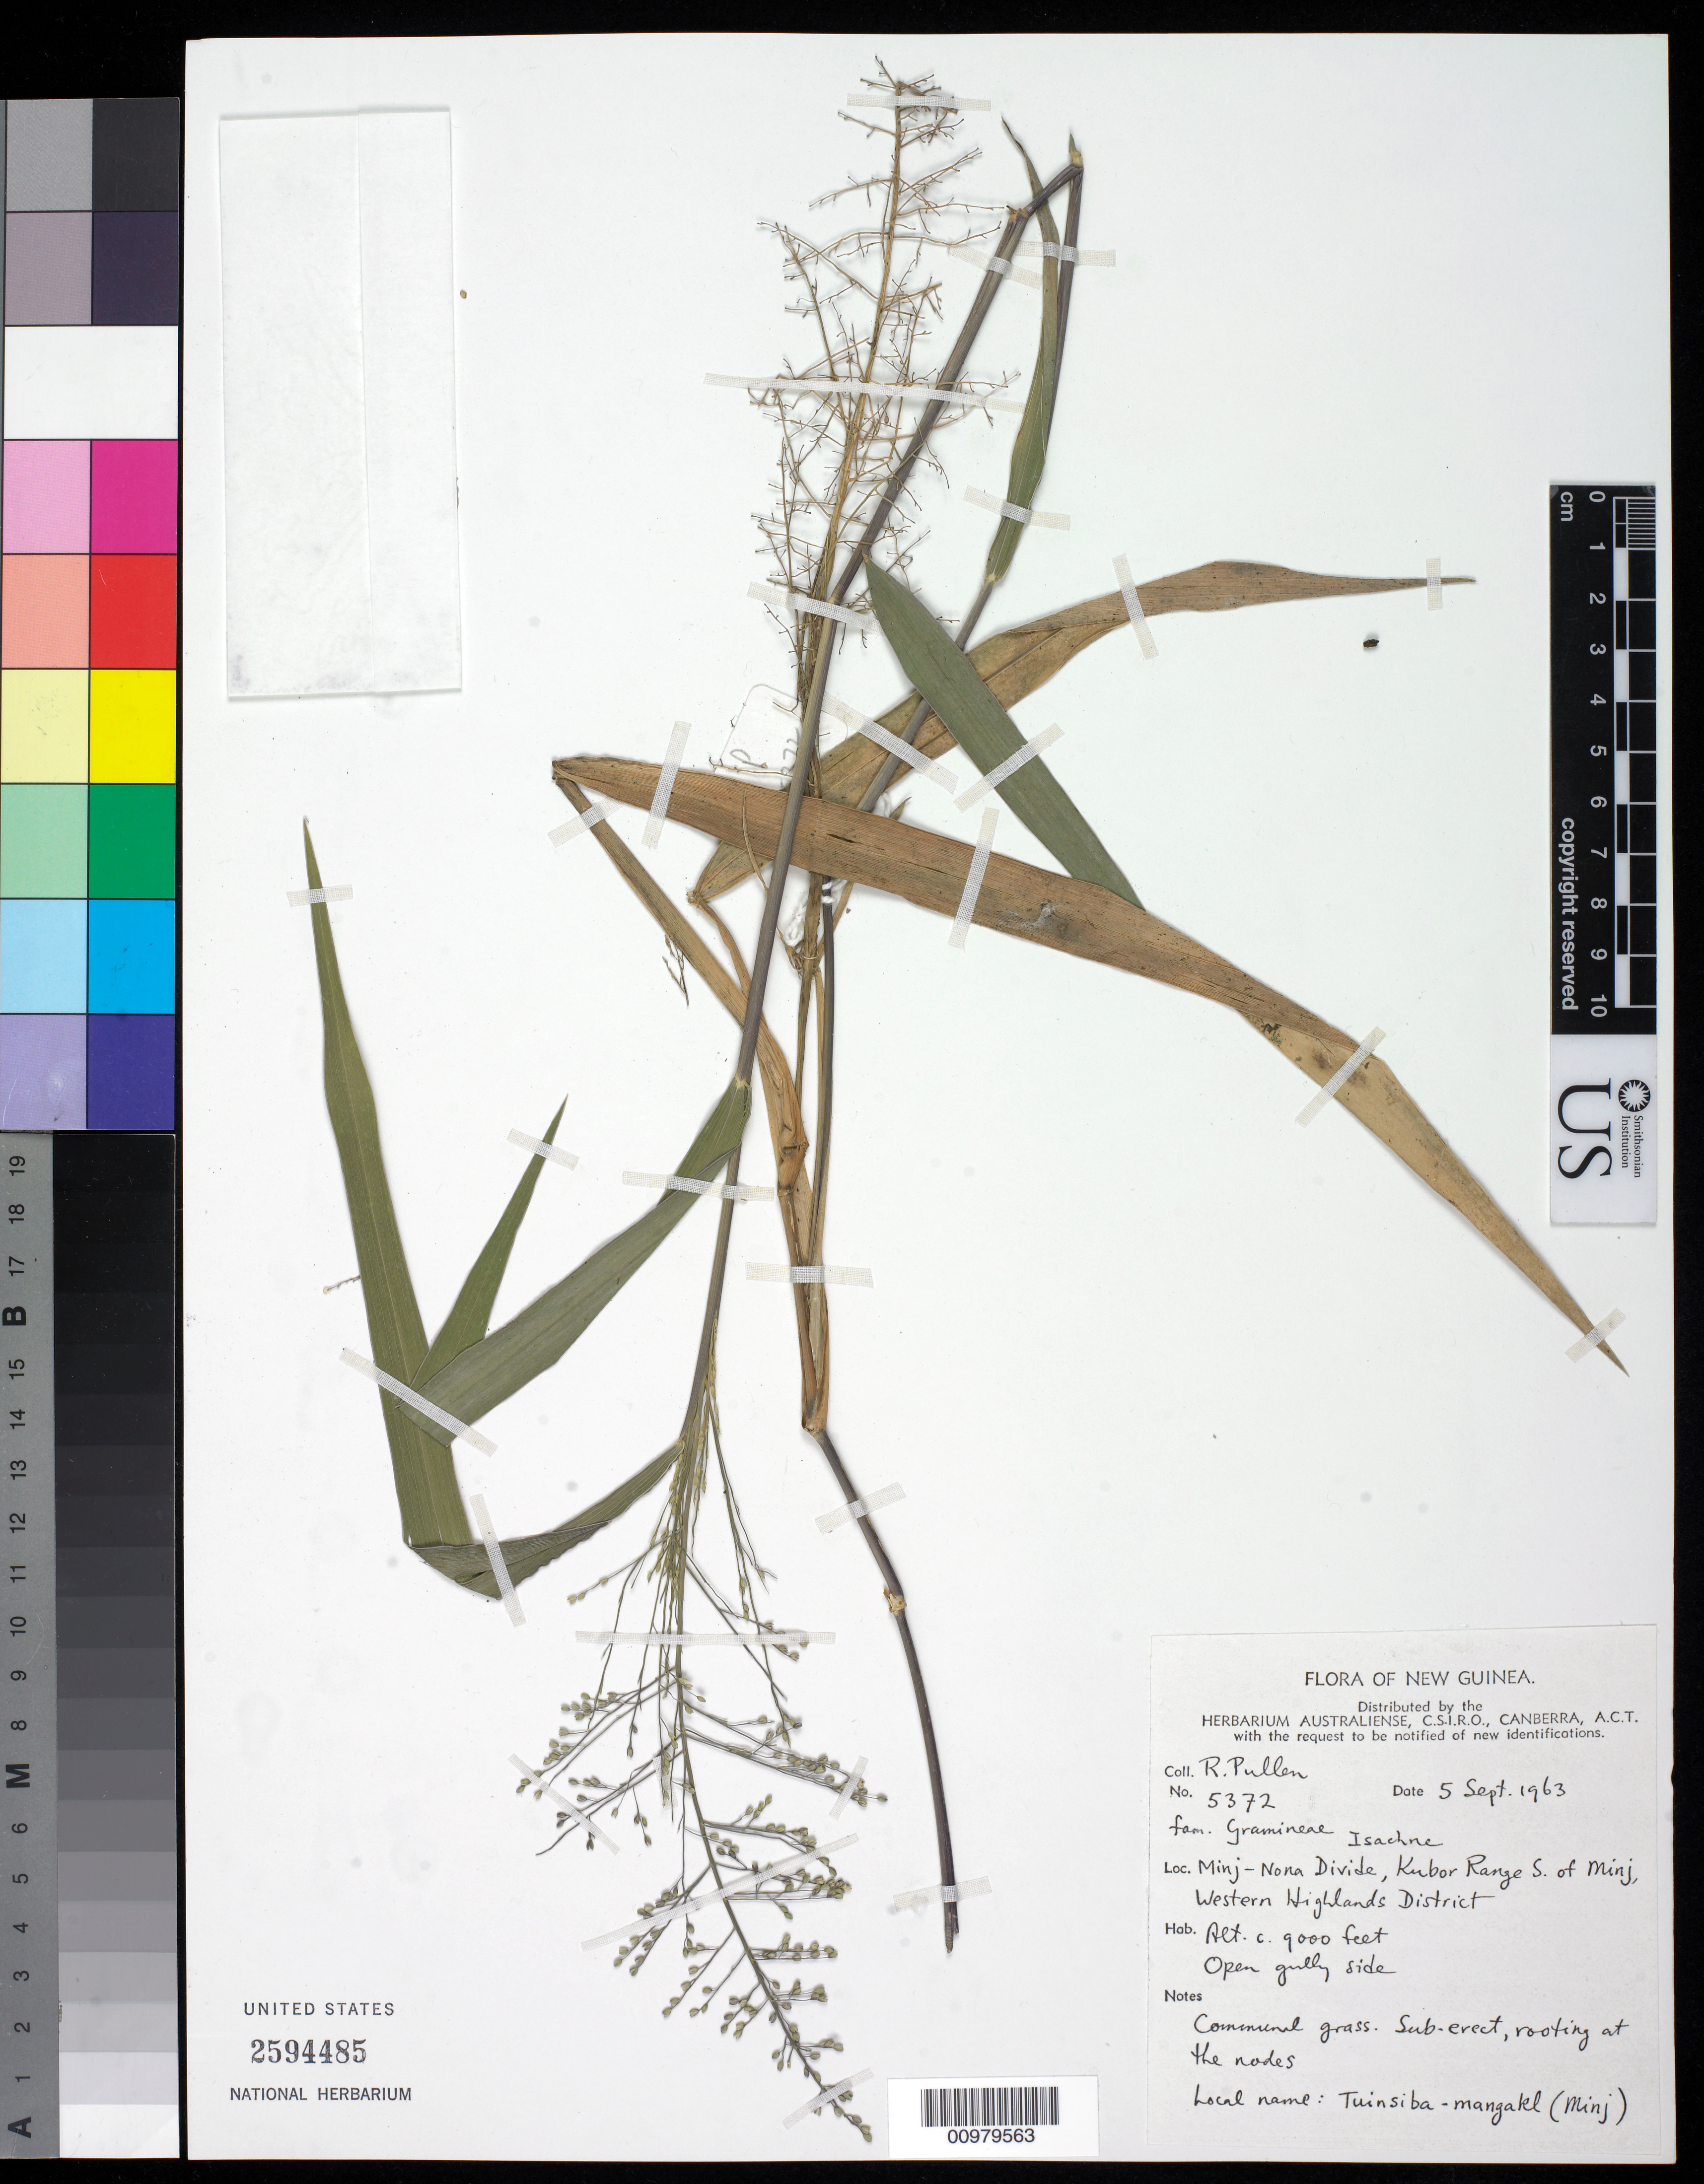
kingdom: Plantae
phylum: Tracheophyta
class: Liliopsida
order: Poales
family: Poaceae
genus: Isachne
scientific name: Isachne sp.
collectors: R. Pullen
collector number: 5372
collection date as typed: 05 Sep 1963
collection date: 1963-09-05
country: Papua New Guinea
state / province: Western Highlands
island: New Guinea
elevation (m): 2743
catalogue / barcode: US 2594485